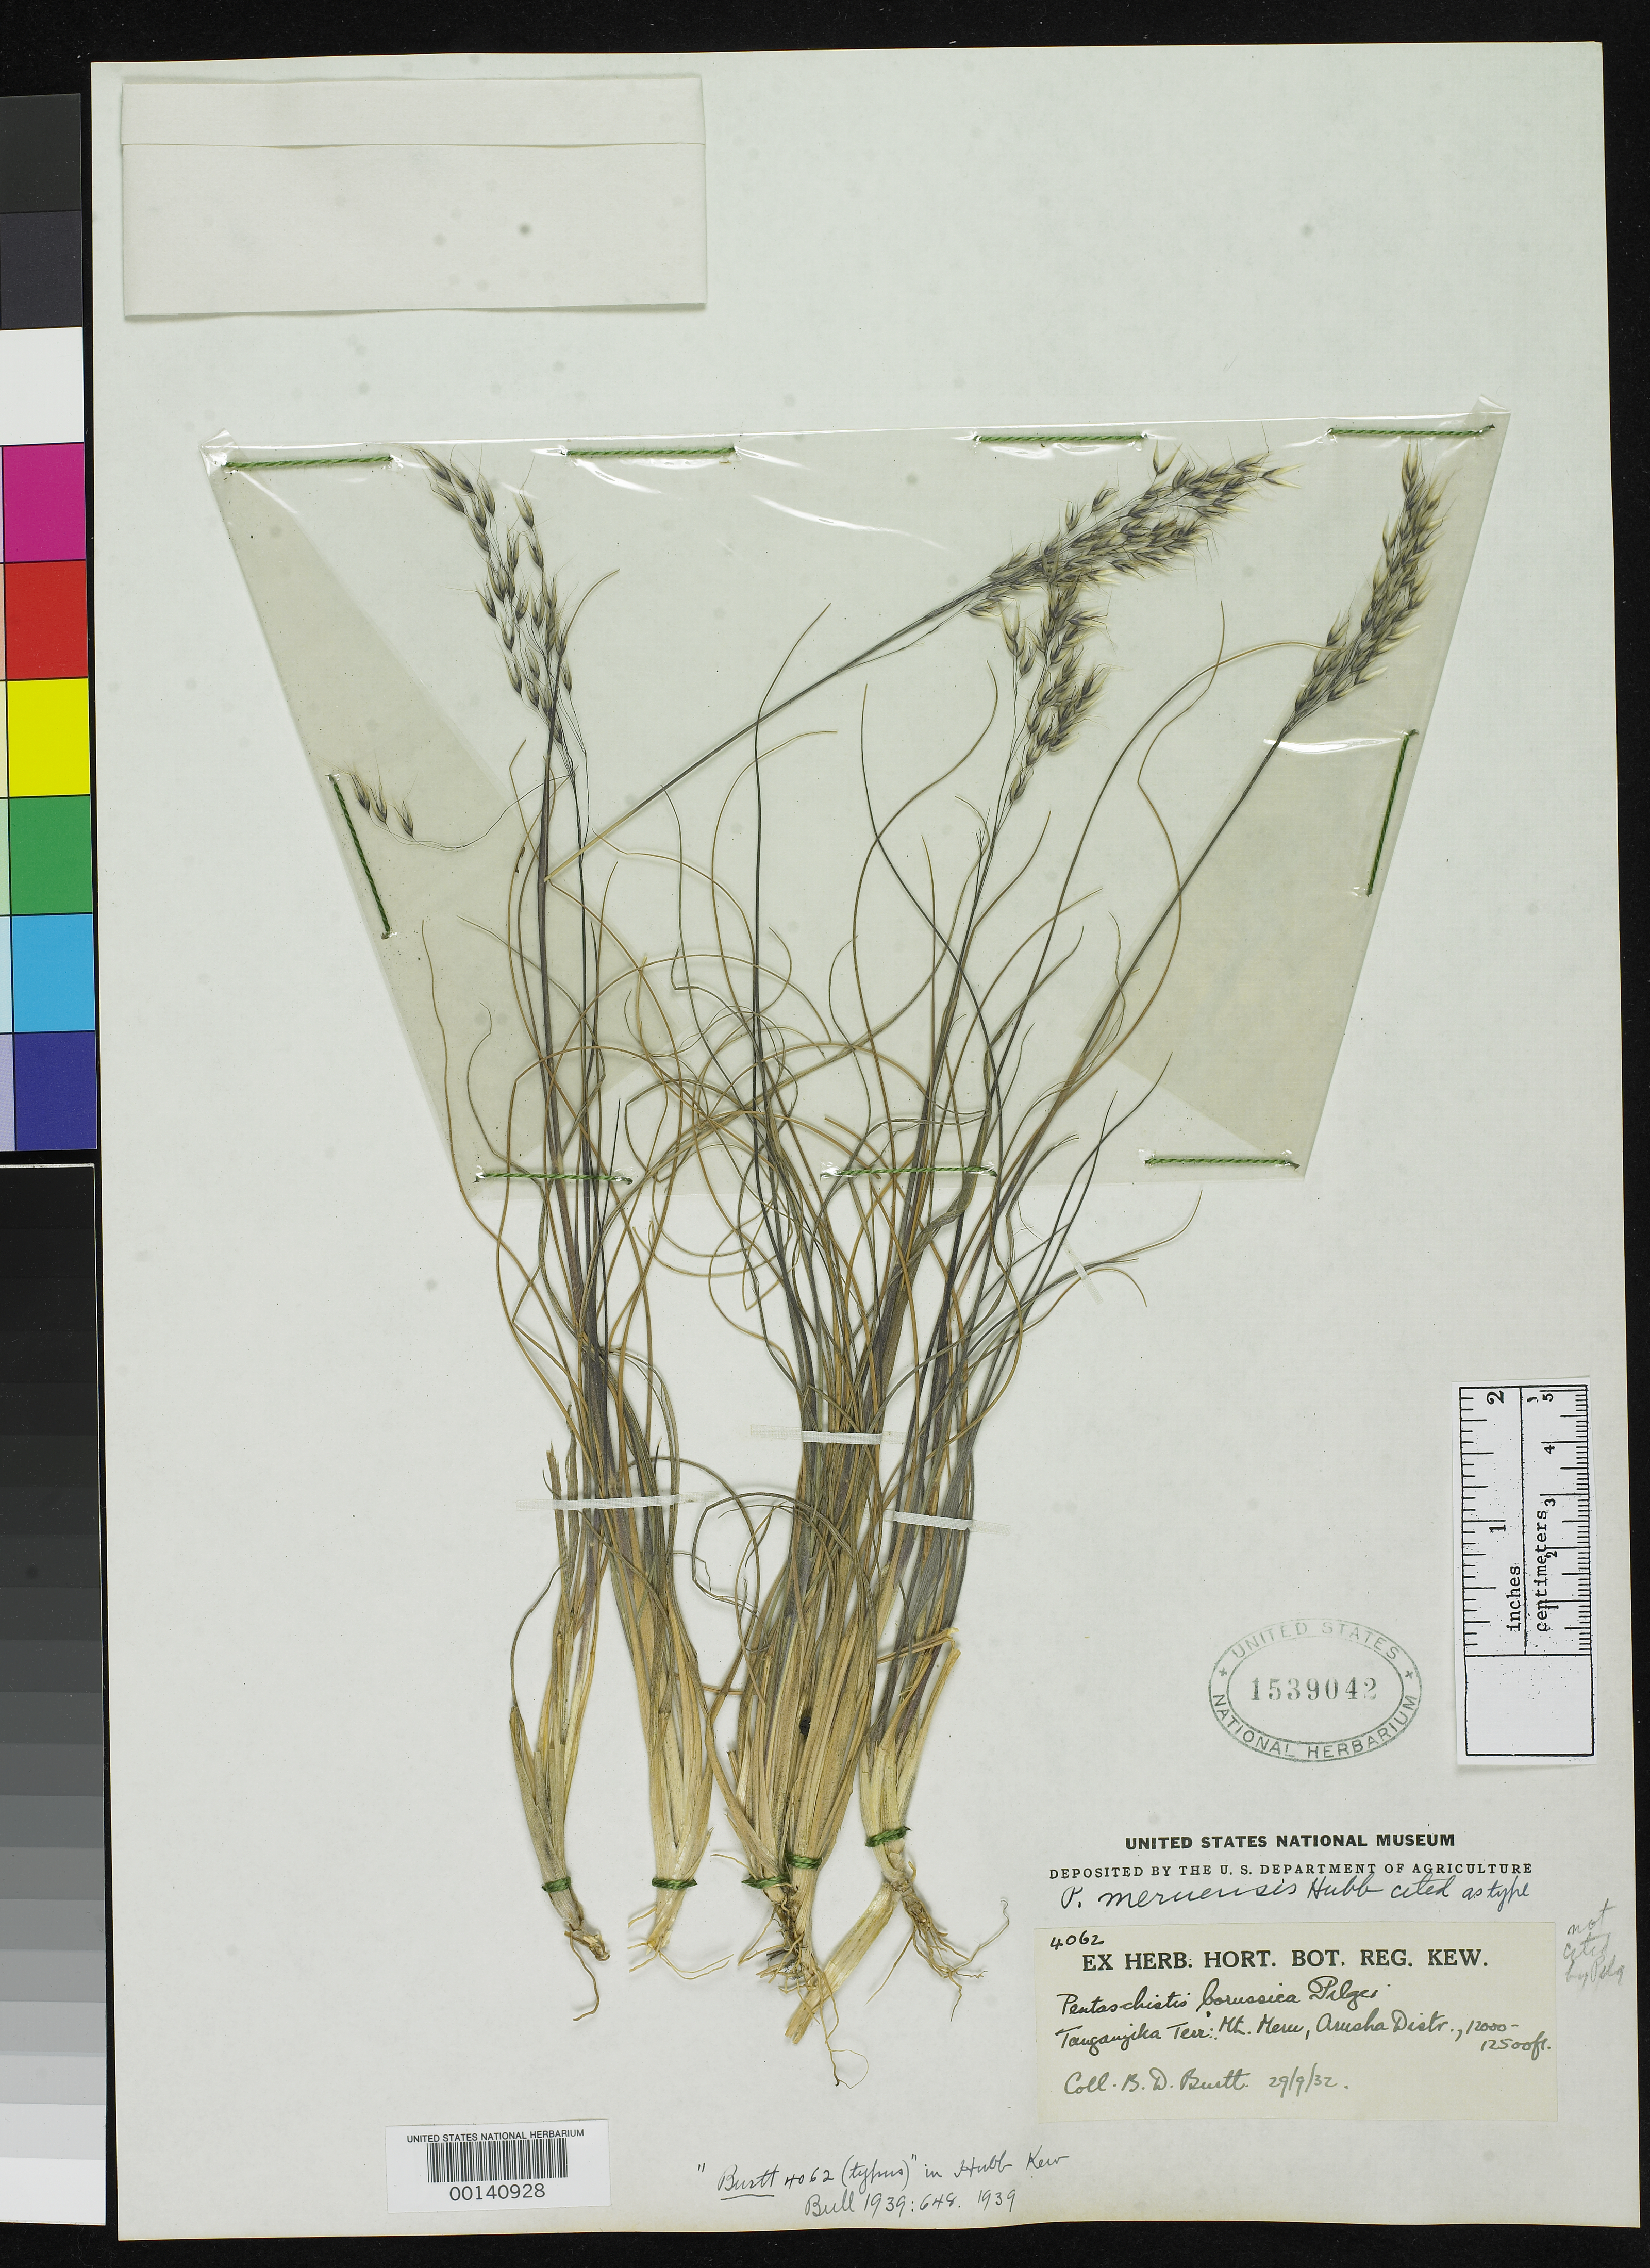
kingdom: Plantae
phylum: Tracheophyta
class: Liliopsida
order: Poales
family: Poaceae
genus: Pentaschistis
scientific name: Pentaschistis meruensis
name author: C.E. Hubb.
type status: Isotype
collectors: B. D. Burtt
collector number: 4062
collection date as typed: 29 Sep 1932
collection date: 1932-09-29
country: Tanzania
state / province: Arusha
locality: Mt. Meru; alt. 12000-12500 ft.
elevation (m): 3658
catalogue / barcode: US 1539042